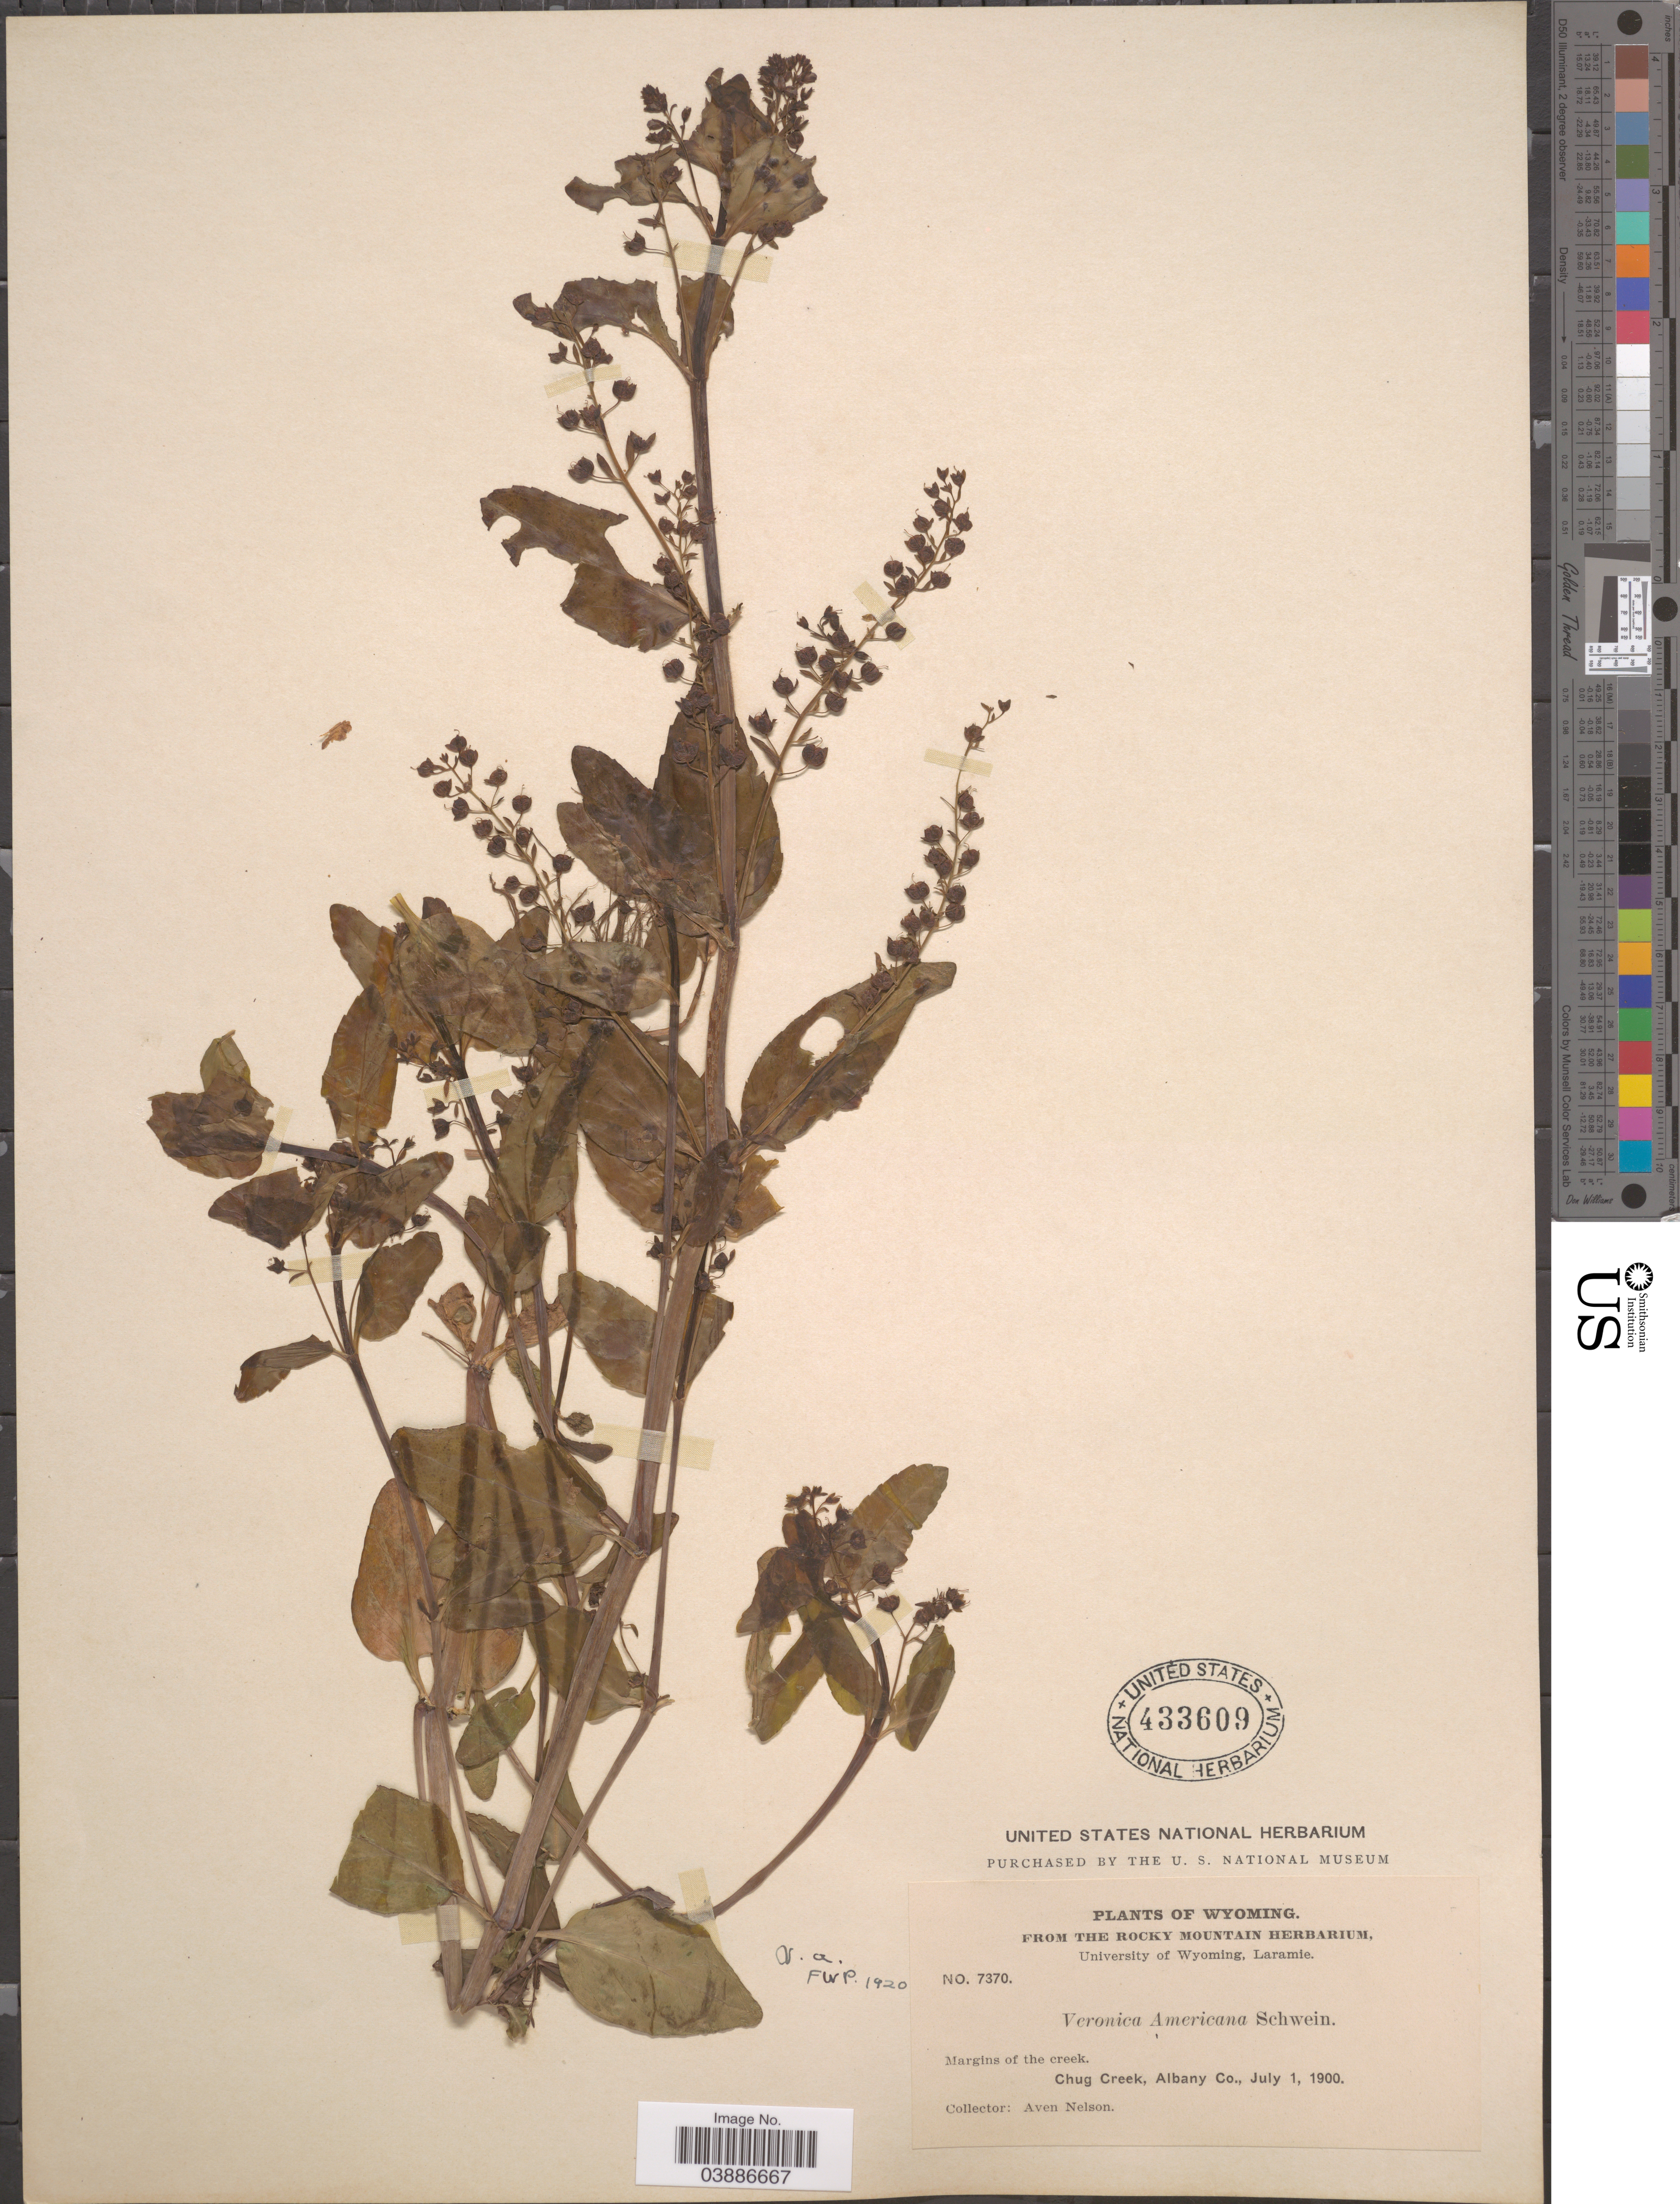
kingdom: Plantae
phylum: Tracheophyta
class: Magnoliopsida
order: Lamiales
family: Plantaginaceae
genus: Veronica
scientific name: Veronica americana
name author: Schwein. ex Benth.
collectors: A. Nelson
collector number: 7370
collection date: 1900-07-01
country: United States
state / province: Wyoming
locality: Margins of the creek. Chug Creek, Albany Co.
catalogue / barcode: US 433609